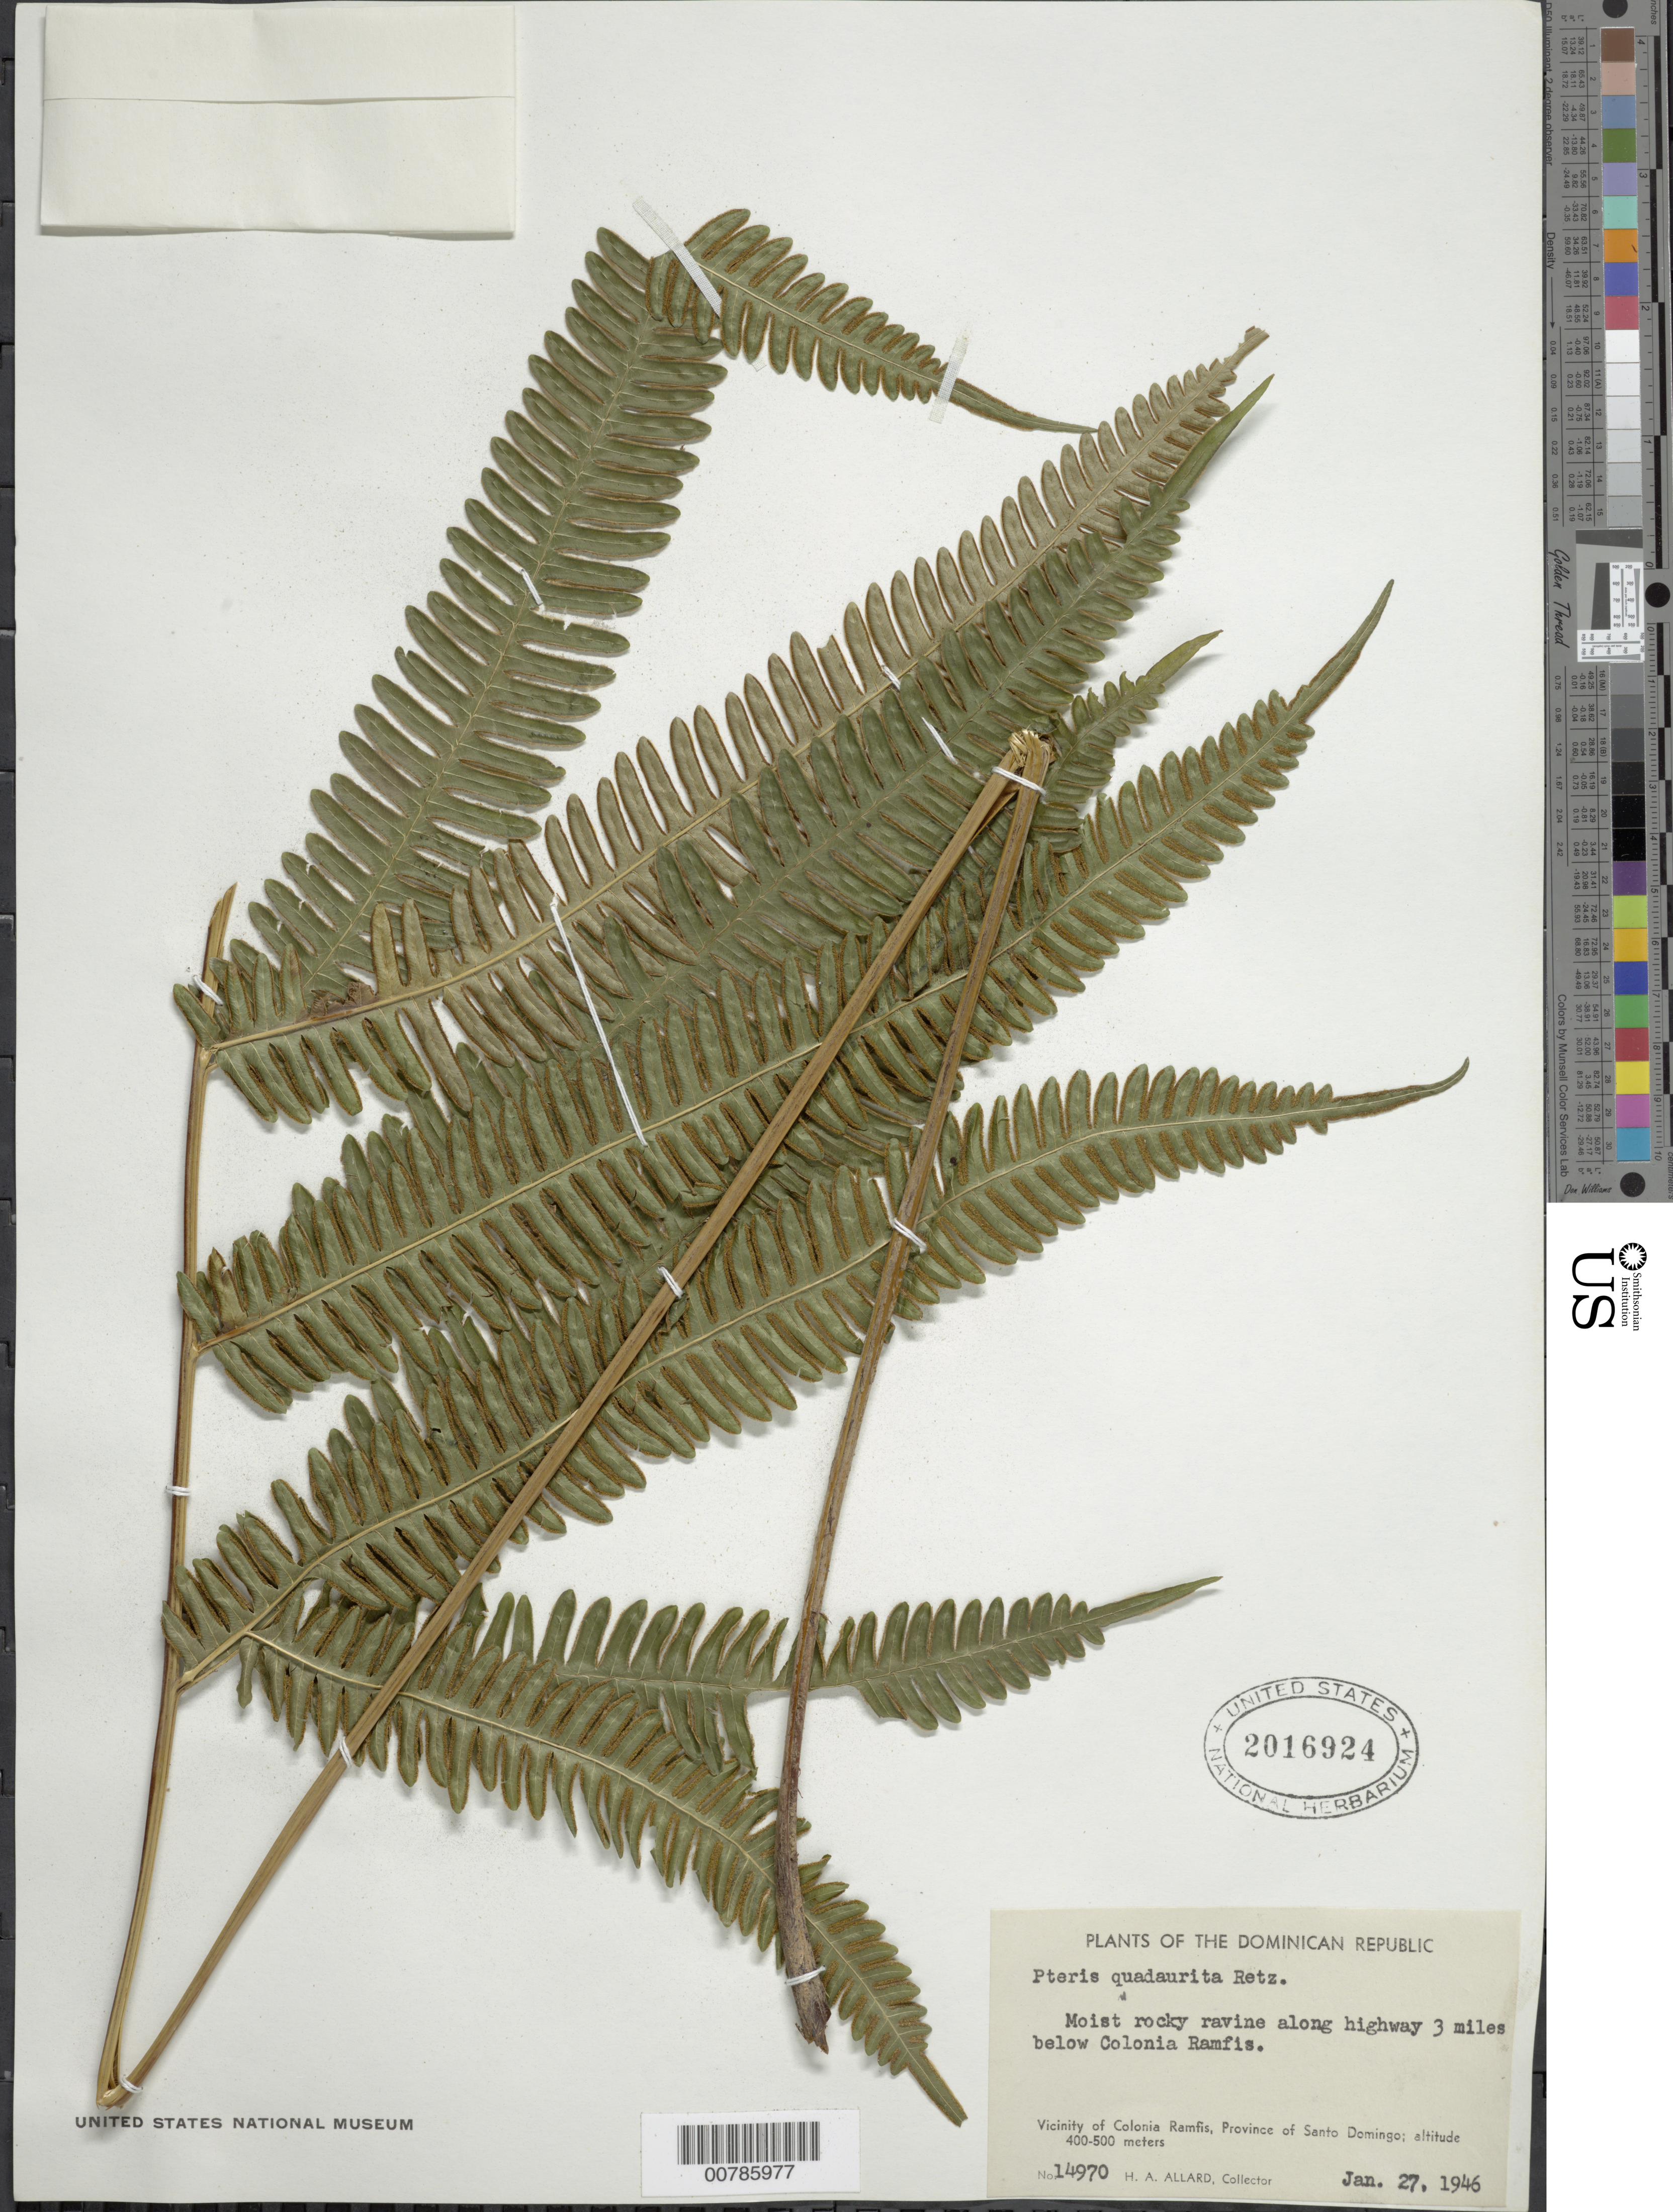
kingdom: Plantae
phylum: Tracheophyta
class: Polypodiopsida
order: Polypodiales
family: Pteridaceae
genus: Pteris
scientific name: Pteris quadriaurita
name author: Retz.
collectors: H. A. Allard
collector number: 14970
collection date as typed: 27 Jan 1946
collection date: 1946-01-27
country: Dominican Republic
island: Hispaniola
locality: Prov. Santo Domingo, Colonia Ramfis, 3 miles below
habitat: Moist rocky ravine, along highway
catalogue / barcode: US 2016924